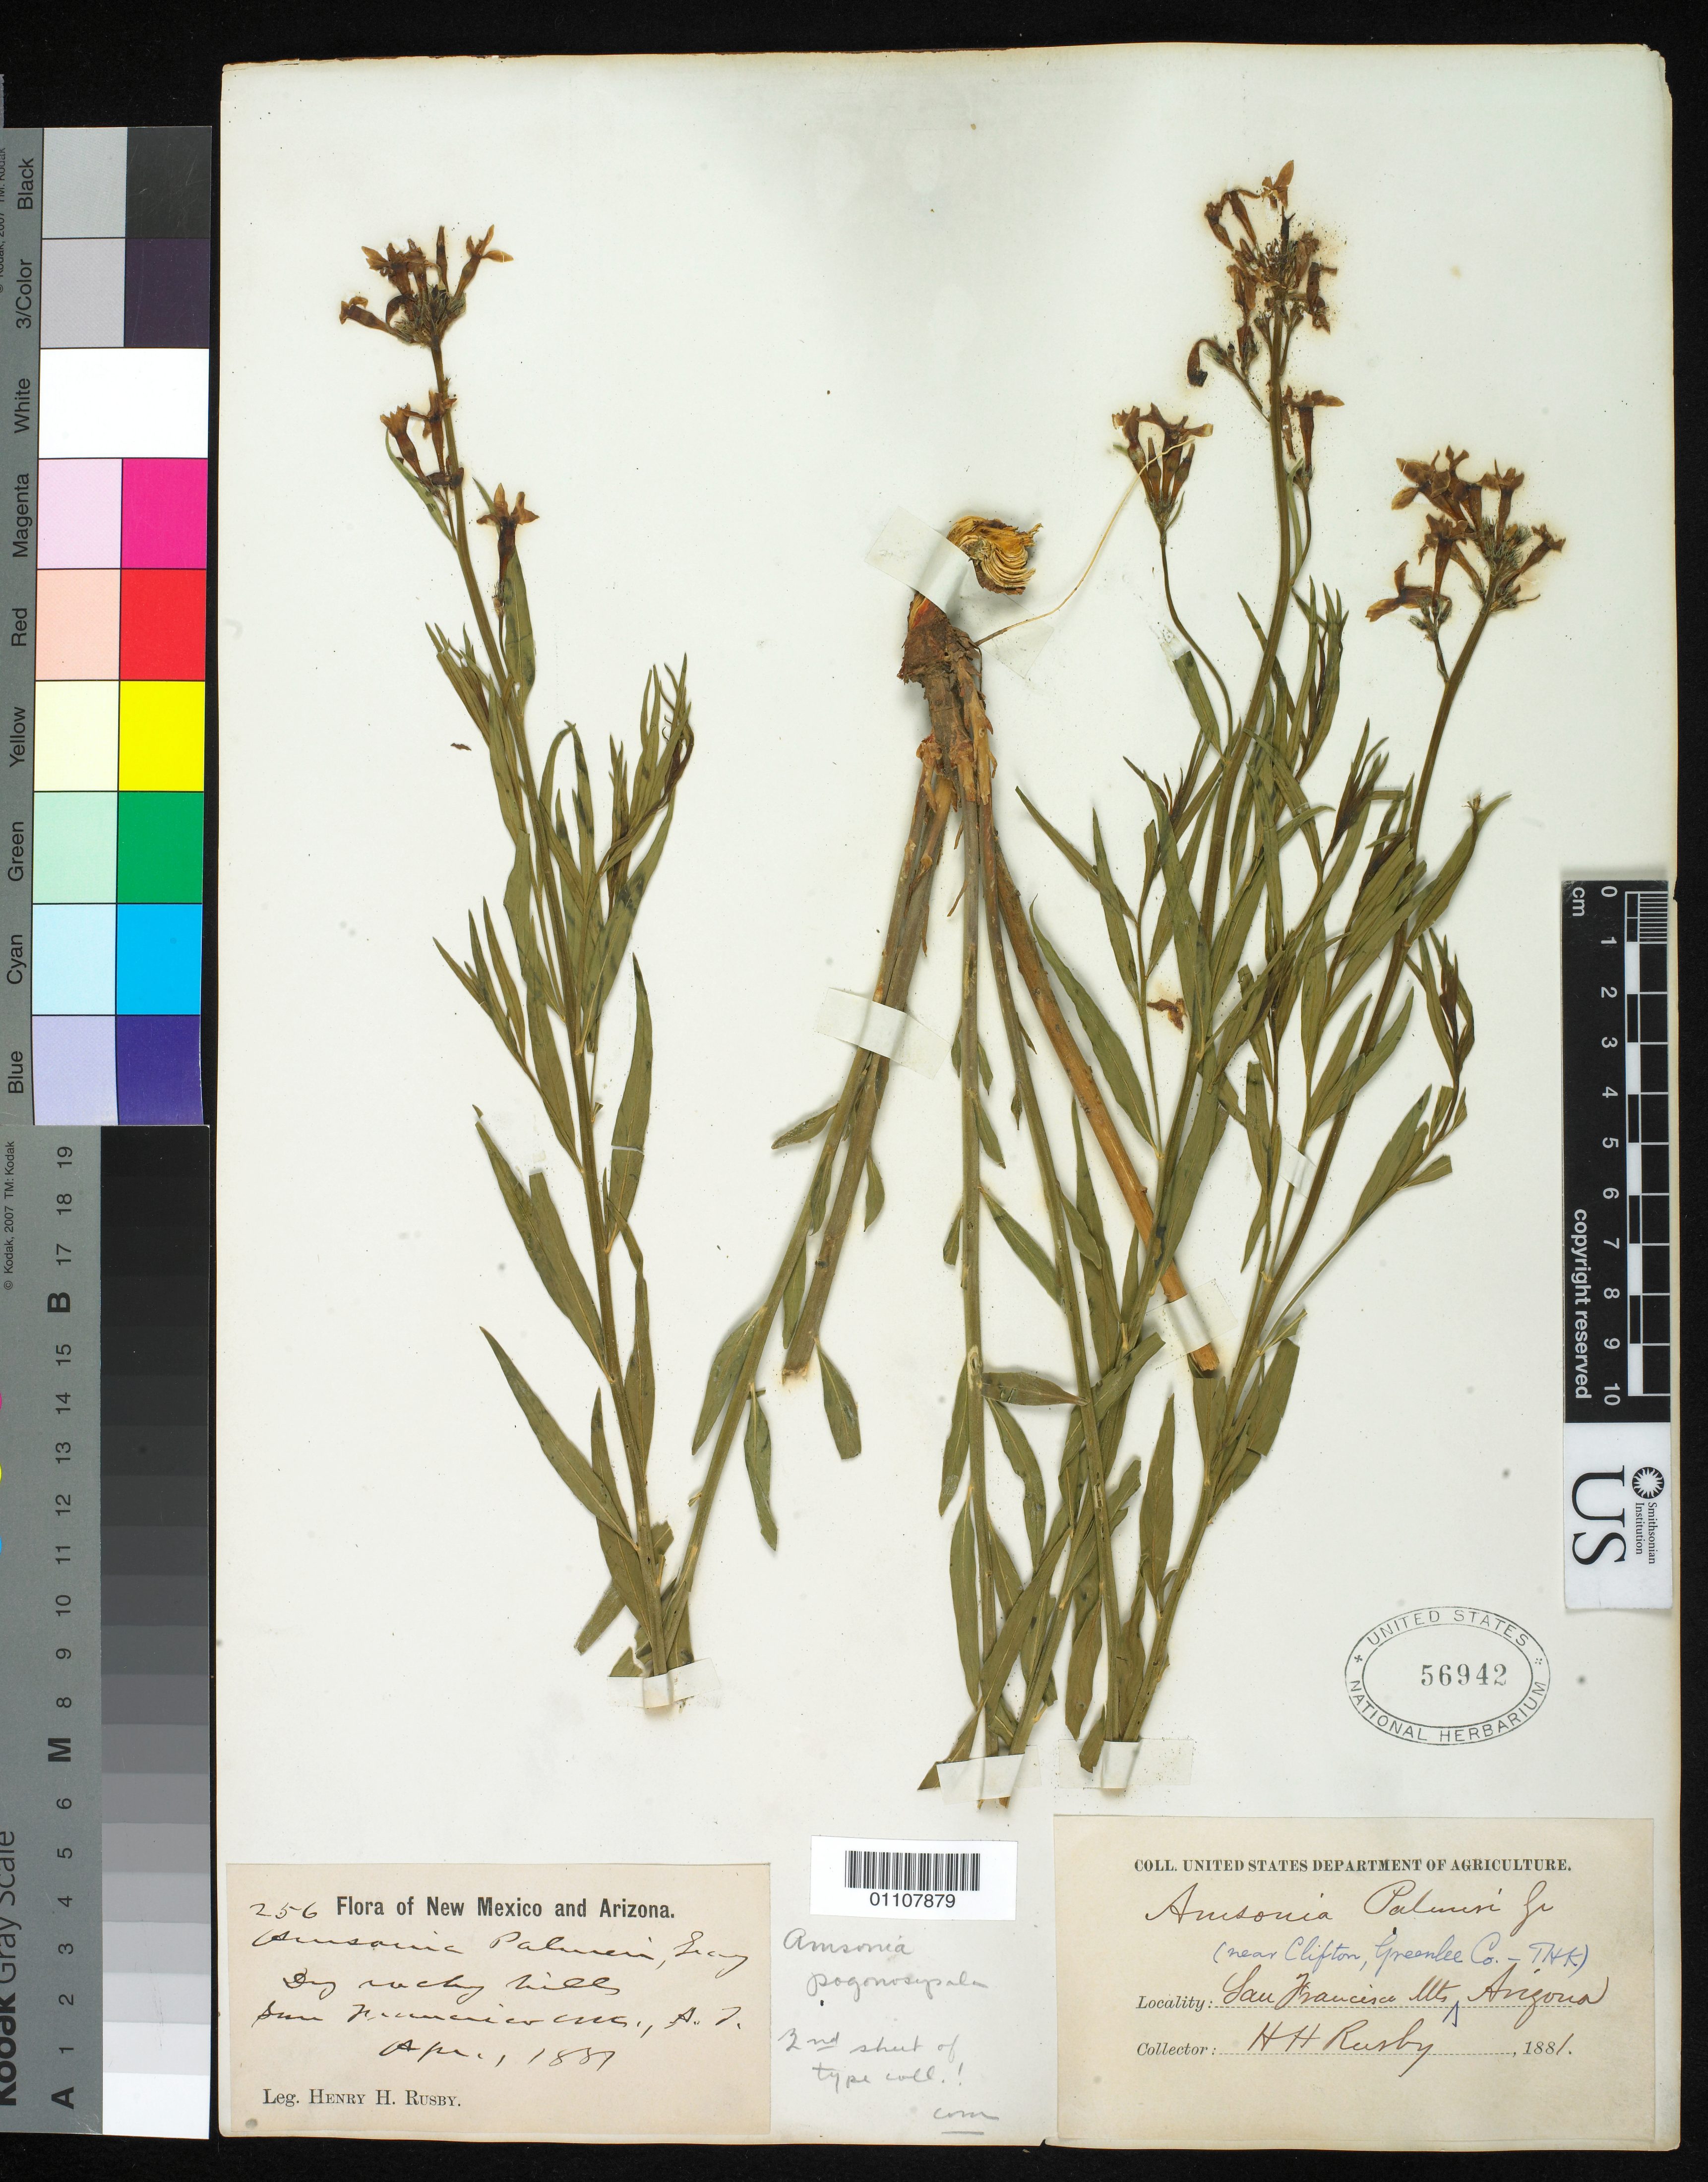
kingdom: Plantae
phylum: Tracheophyta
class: Magnoliopsida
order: Gentianales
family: Apocynaceae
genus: Amsonia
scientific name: Amsonia pogonosepala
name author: Woodson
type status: Isotype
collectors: H. H. Rusby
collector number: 256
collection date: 1881-04-01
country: United States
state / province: Arizona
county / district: Greenlee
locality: San Fraancisco Mountains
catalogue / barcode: US 56942